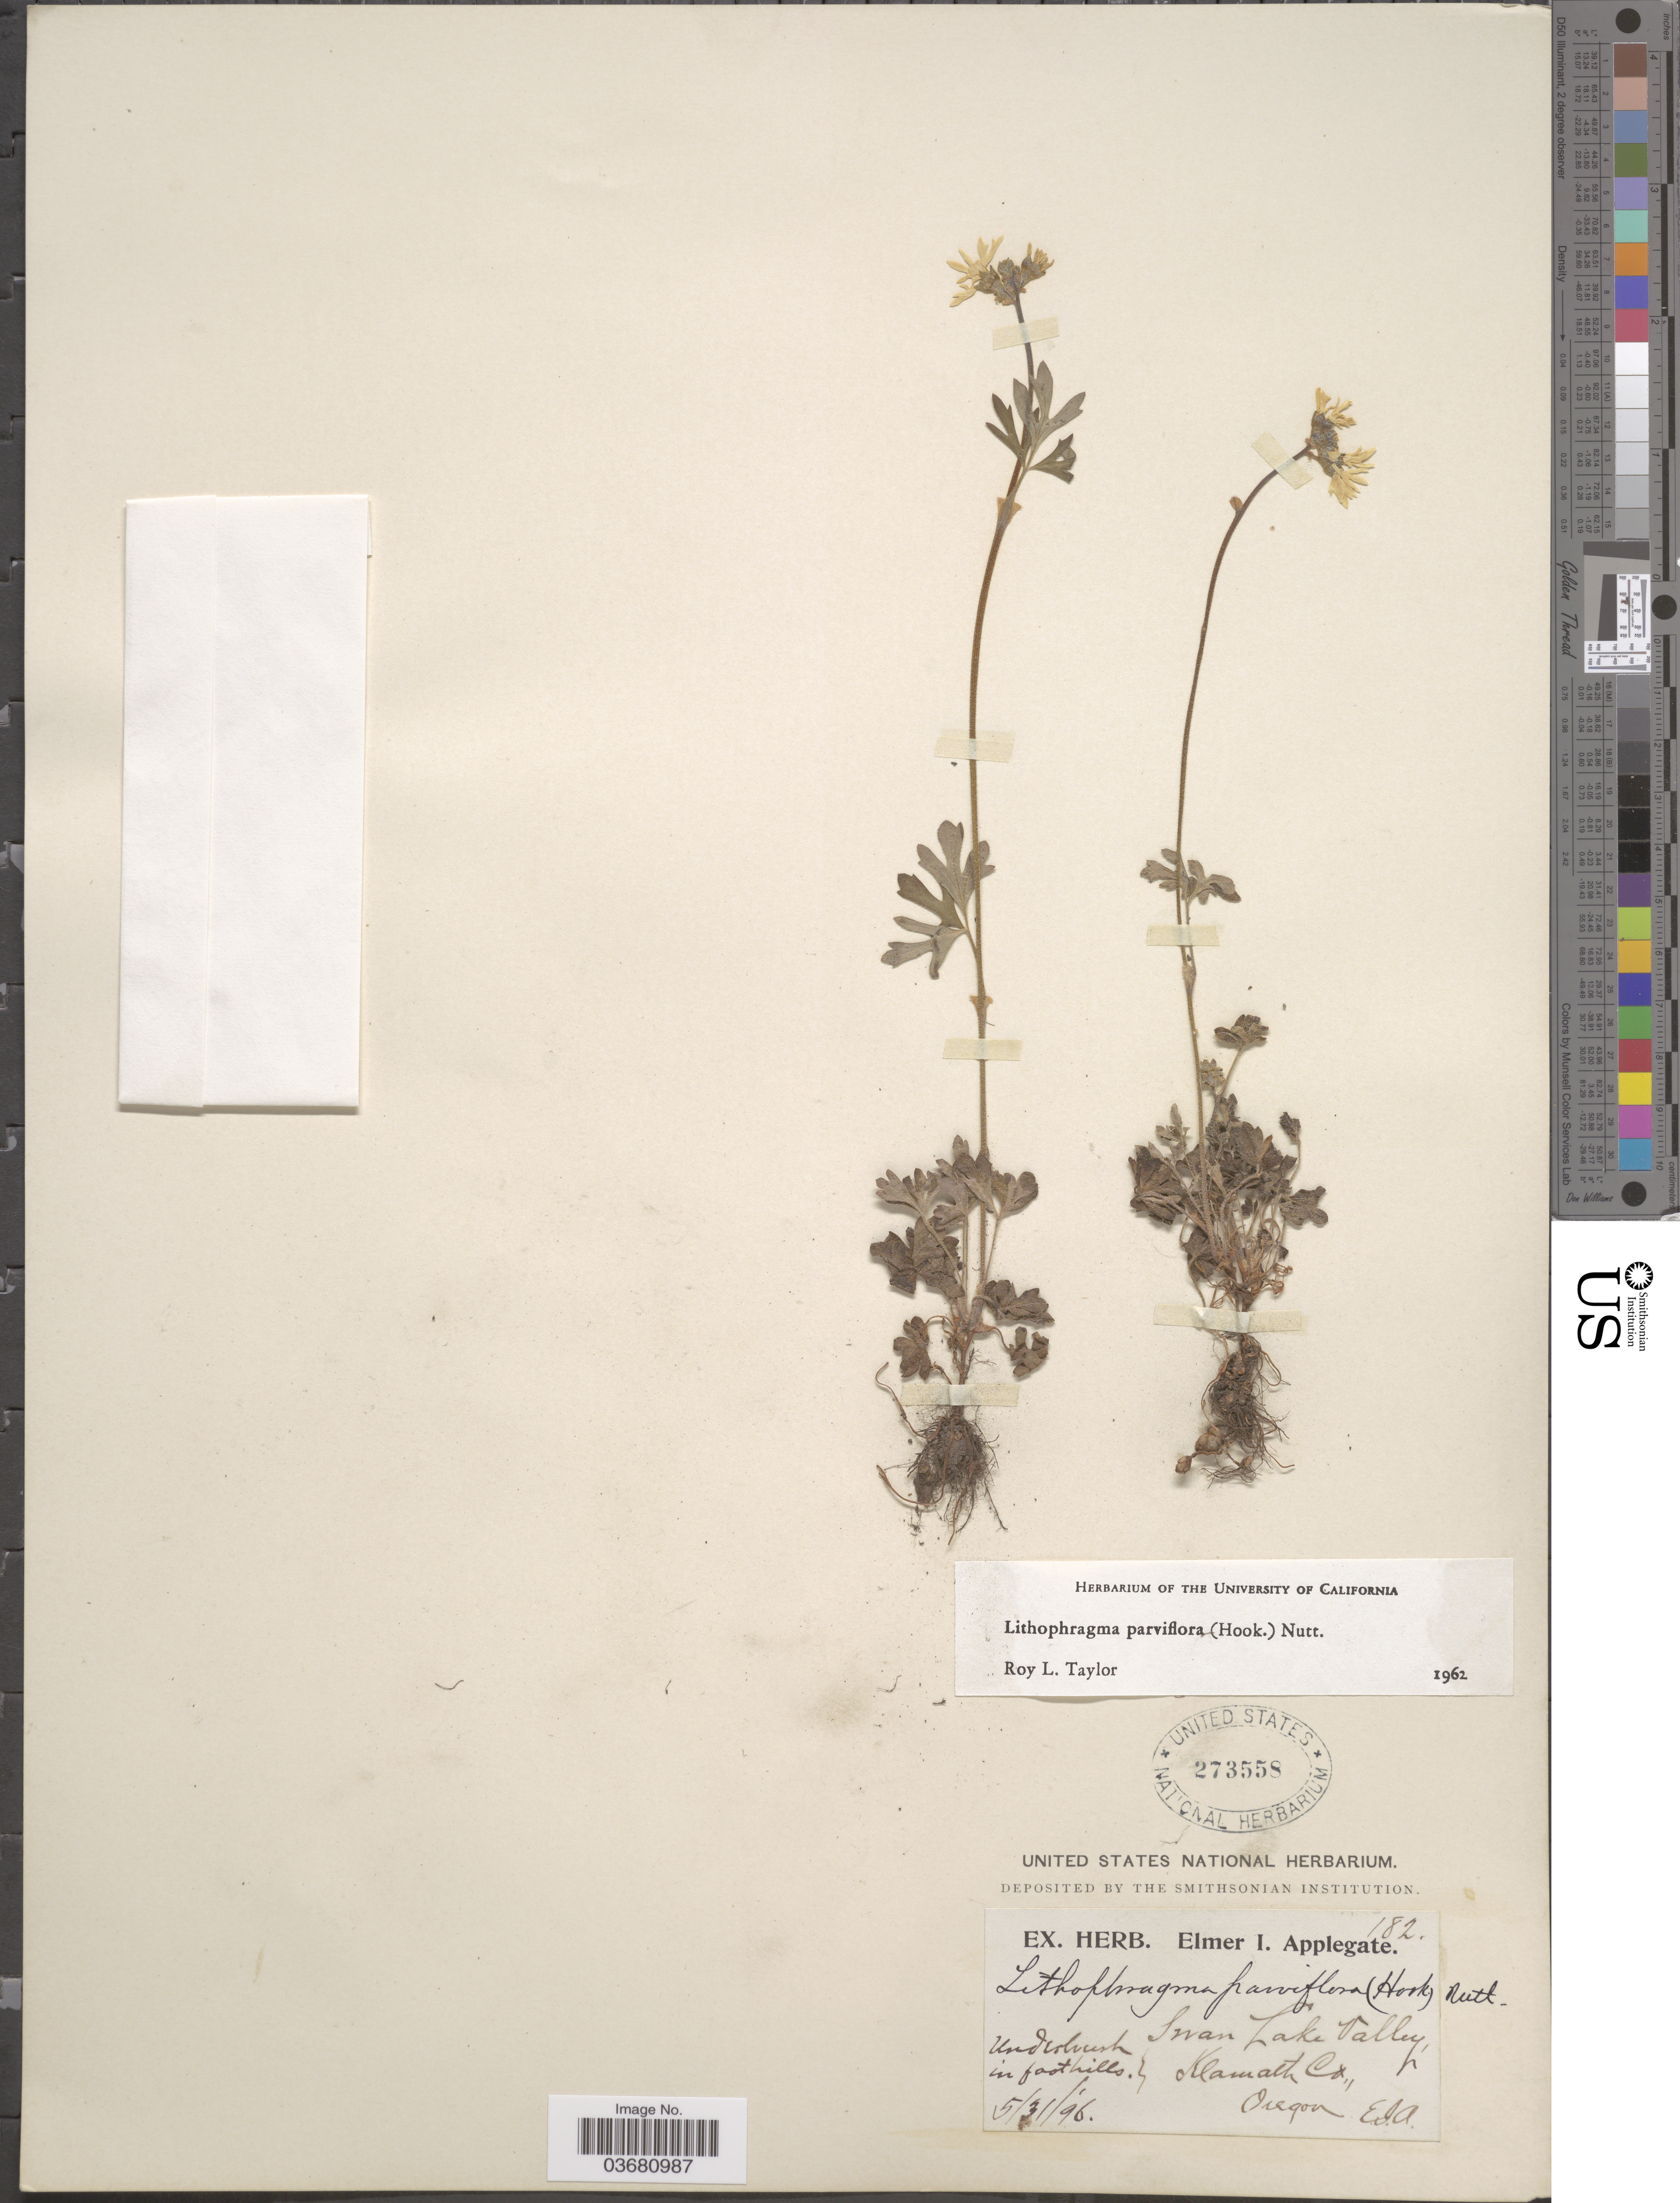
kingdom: Plantae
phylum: Tracheophyta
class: Magnoliopsida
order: Saxifragales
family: Saxifragaceae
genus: Lithophragma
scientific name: Lithophragma parviflorum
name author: (Hook.) Nutt.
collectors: E. I. Applegate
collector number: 182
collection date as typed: Transcribed d/m/y: 31/5/96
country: United States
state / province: Oregon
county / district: Klamath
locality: Swan Lake Valley, Klamath Co.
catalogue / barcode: US 273558